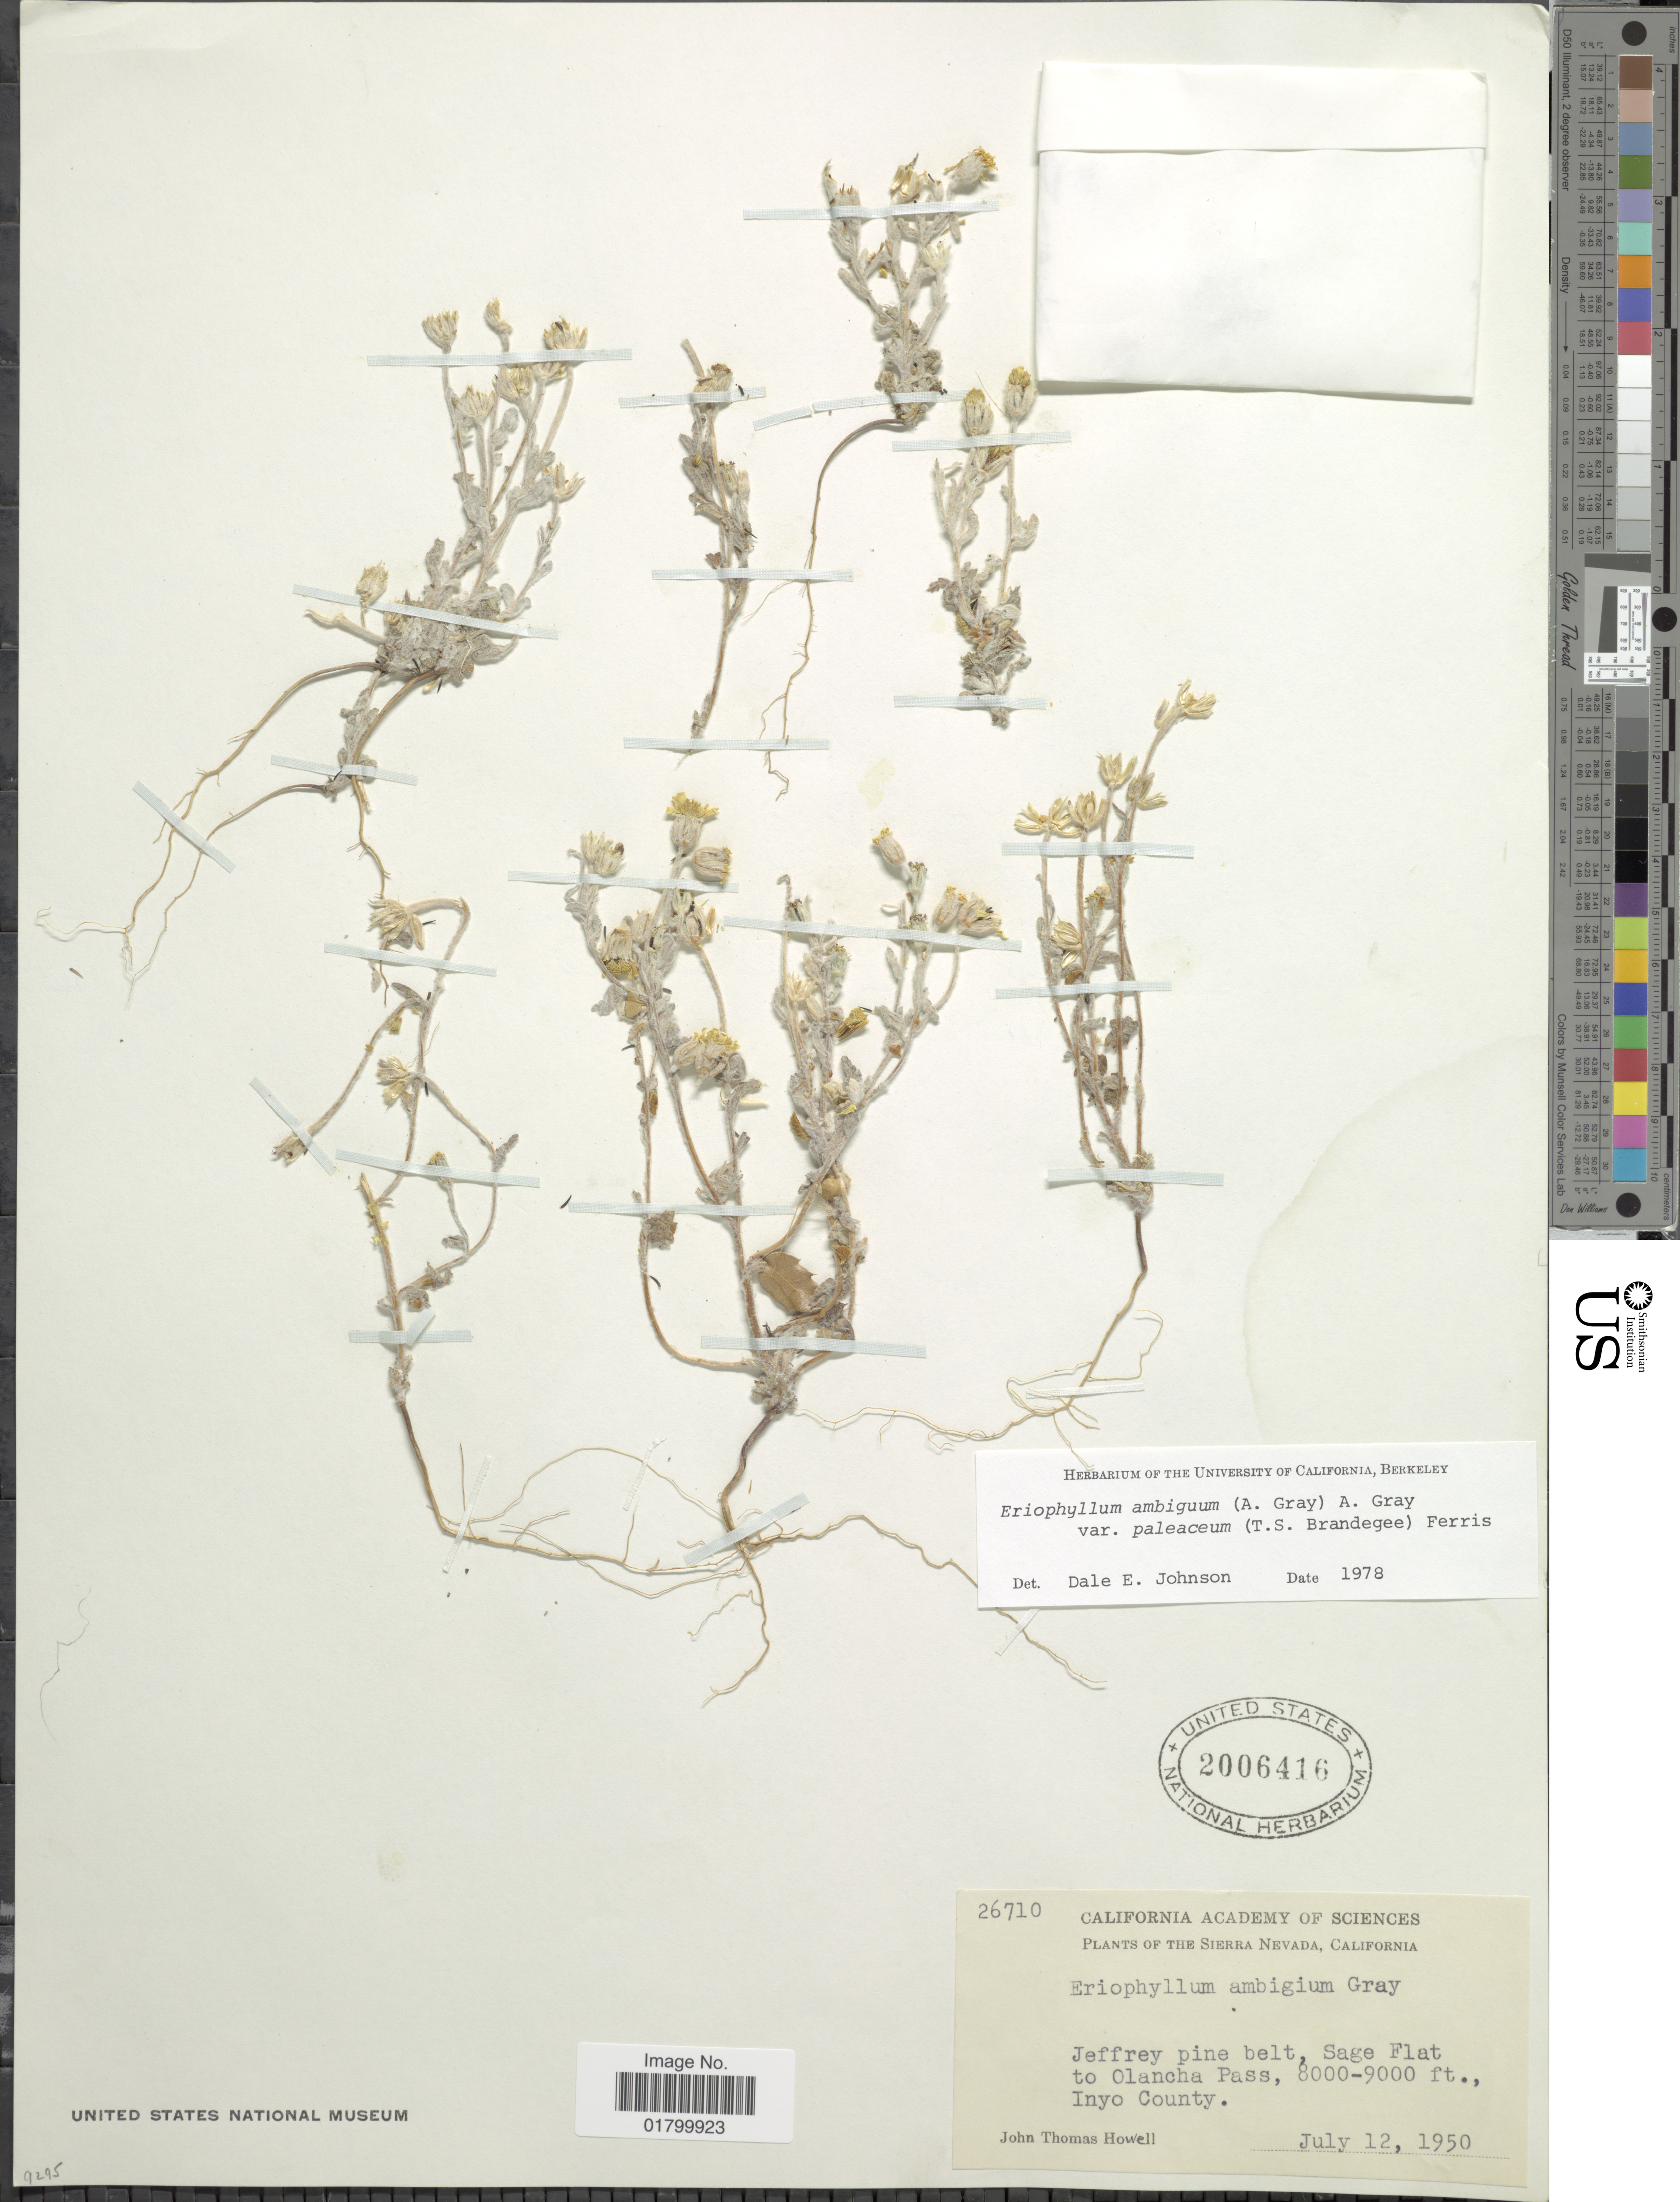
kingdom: Plantae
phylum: Tracheophyta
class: Magnoliopsida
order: Asterales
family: Asteraceae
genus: Eriophyllum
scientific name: Eriophyllum ambiguum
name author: (A. Gray) A. Gray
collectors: J. T. Howell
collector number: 26710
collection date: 1950-07-12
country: United States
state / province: California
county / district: Inyo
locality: The Sierra Nevada, California, Jeffrey pine belt, Sage Flat to Olanchap Pass, Inyo County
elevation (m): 2438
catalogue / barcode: US 2006416